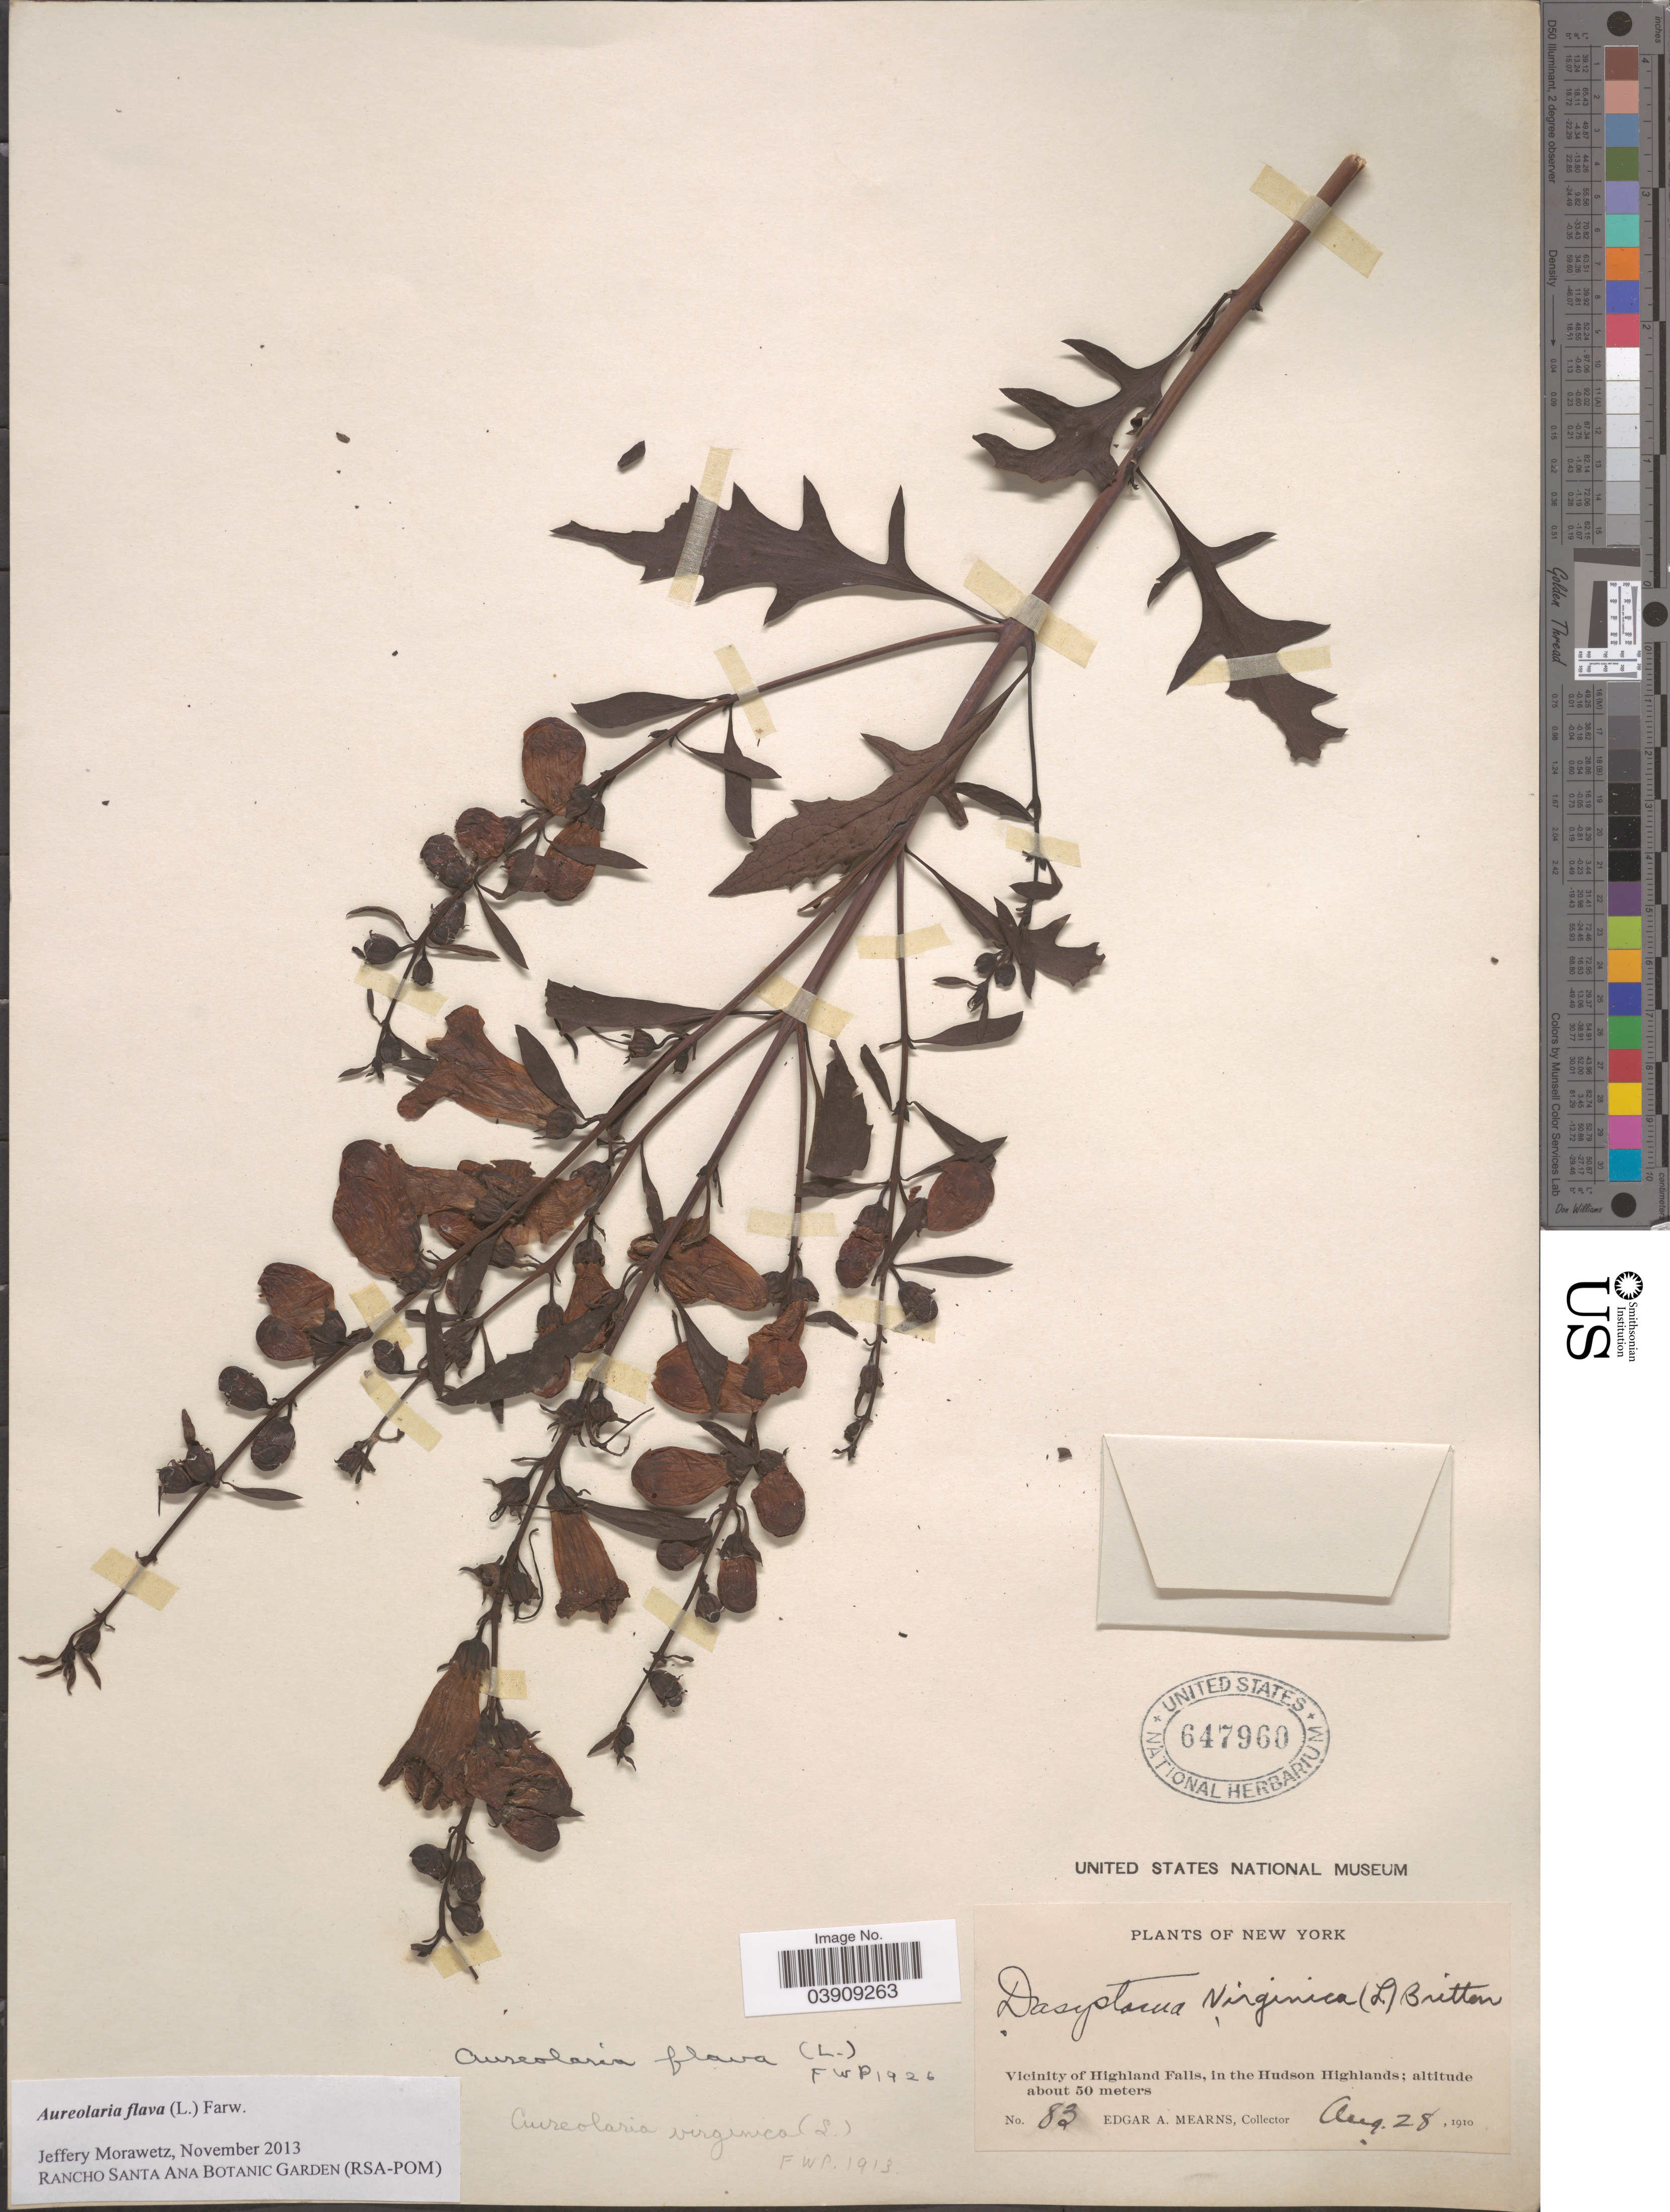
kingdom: Plantae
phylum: Tracheophyta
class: Magnoliopsida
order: Lamiales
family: Orobanchaceae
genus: Aureolaria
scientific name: Aureolaria flava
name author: (L.) Farw.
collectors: E. A. Mearns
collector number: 83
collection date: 1910-08-28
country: United States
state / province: New York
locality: Vicinity of Highland Falls, in the Hudson Highlands.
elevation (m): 50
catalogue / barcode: US 647960